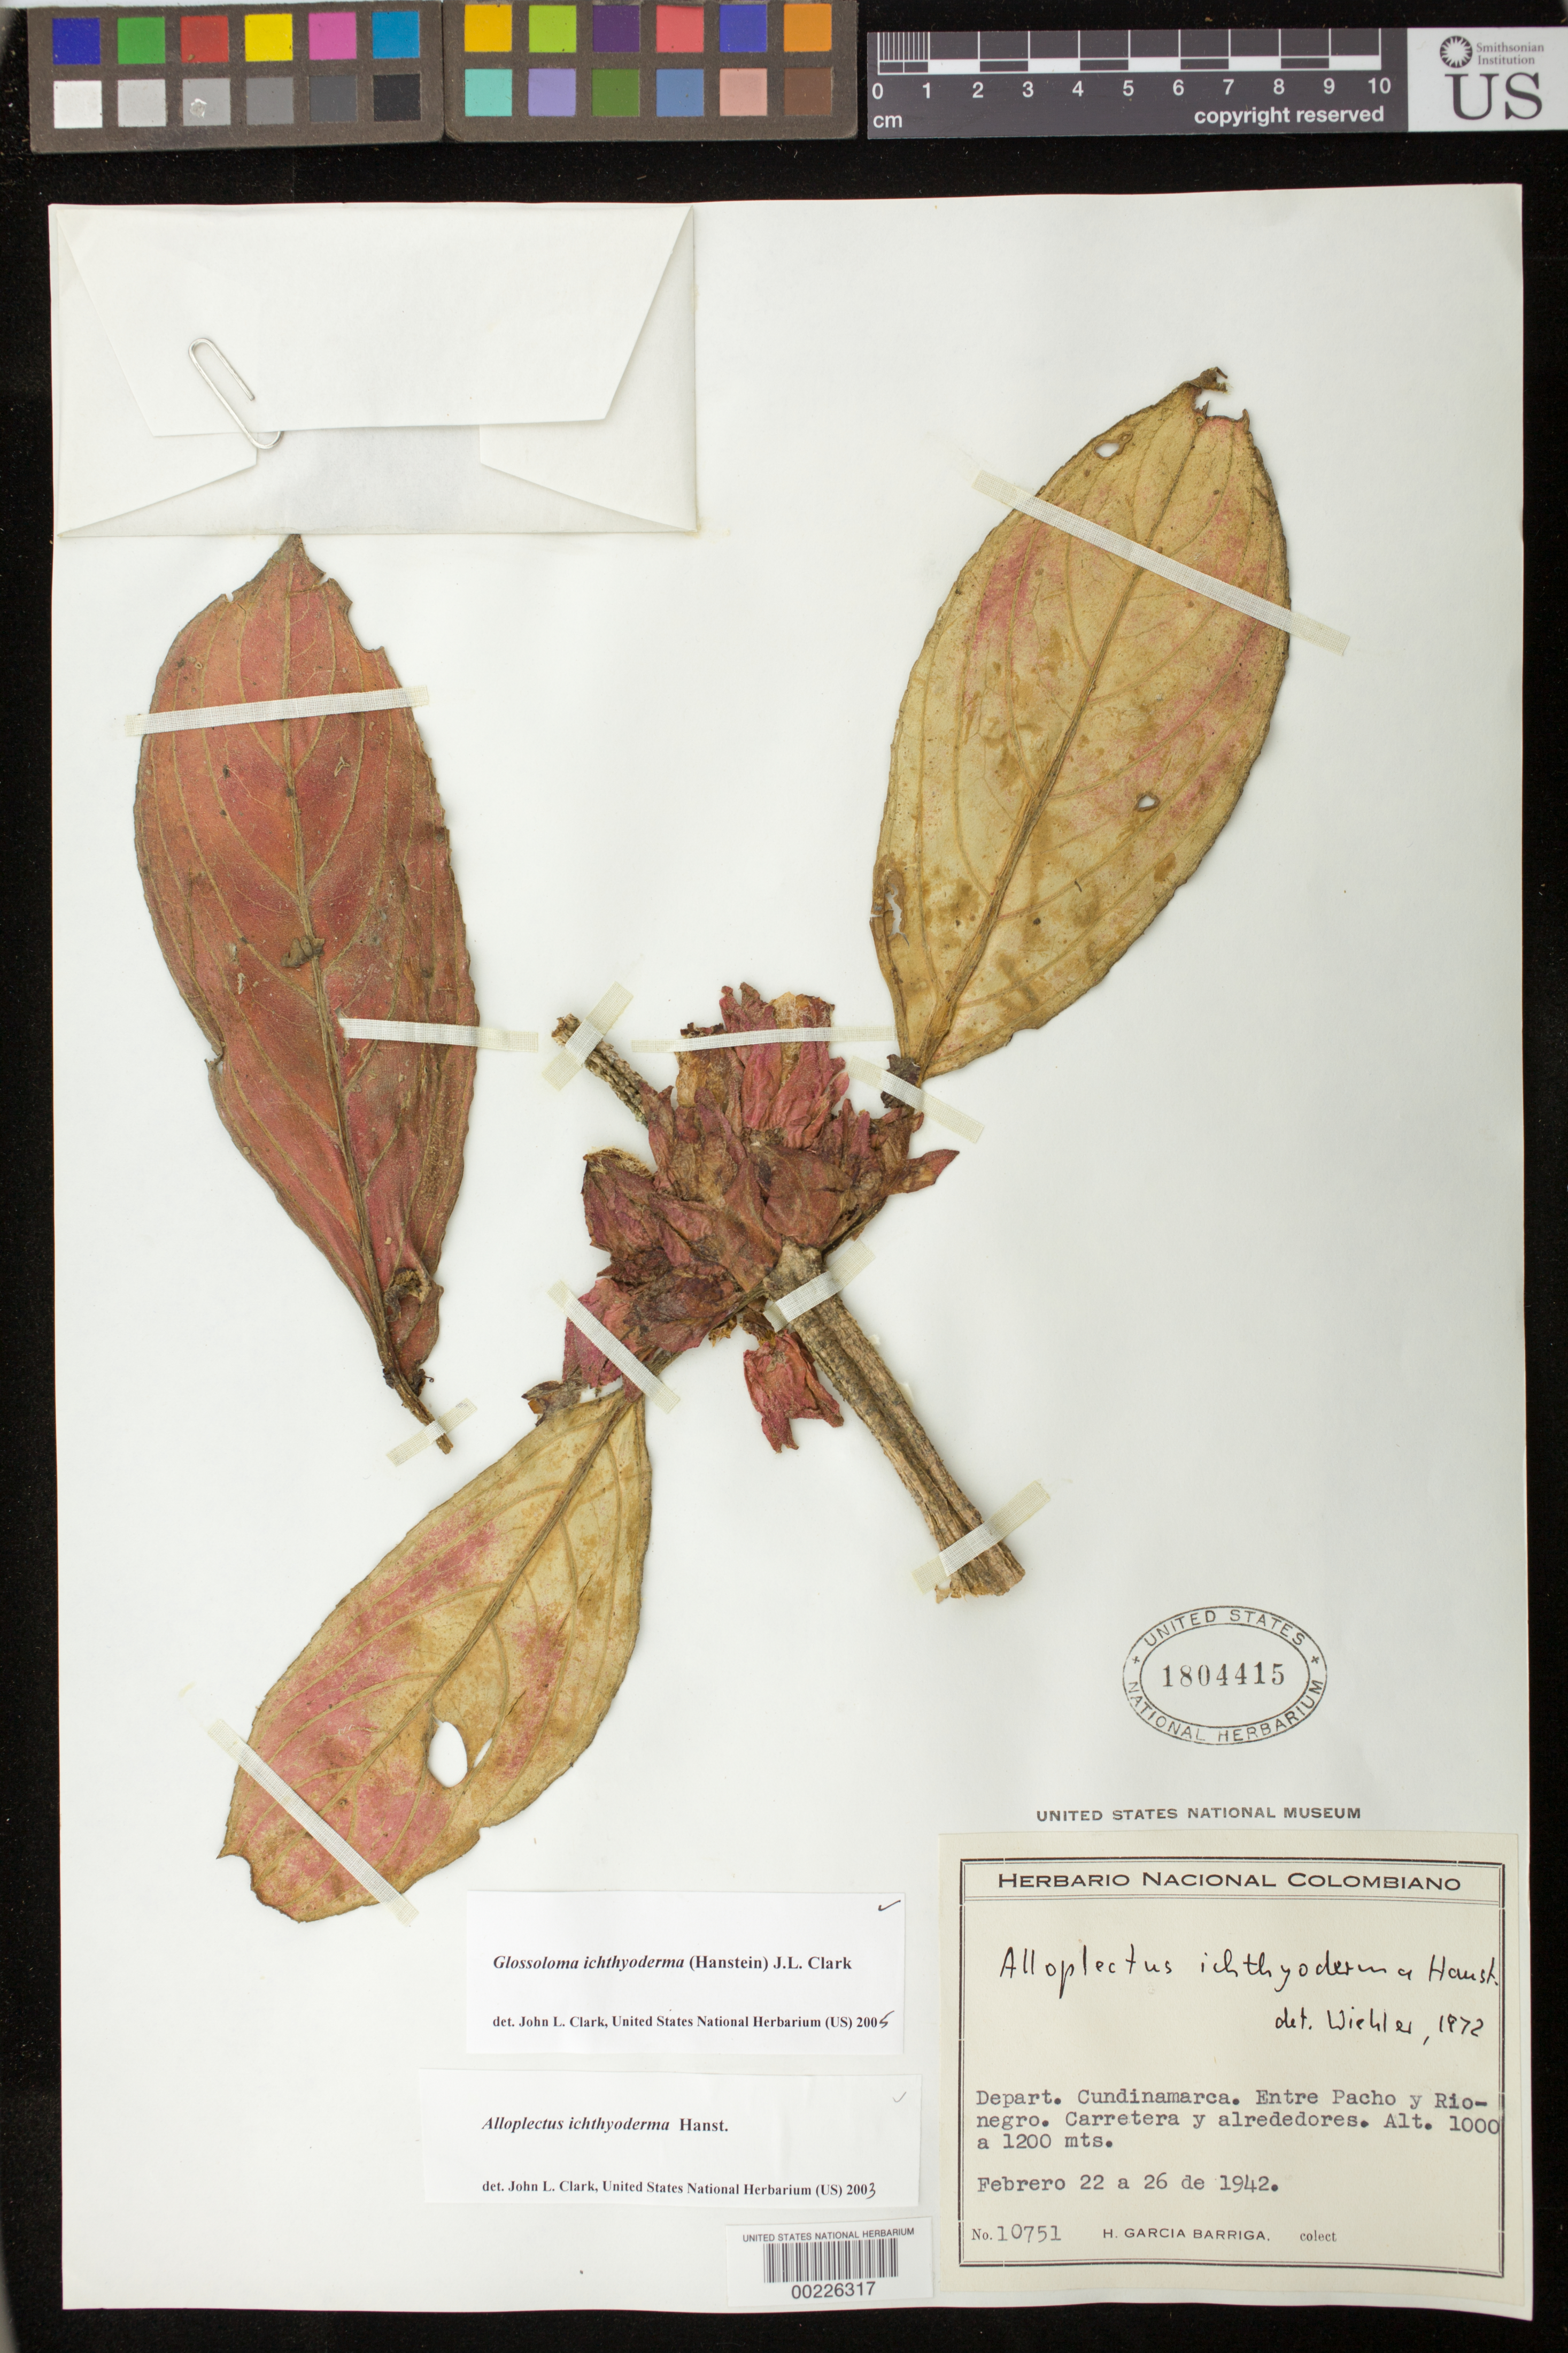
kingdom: Plantae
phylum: Tracheophyta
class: Magnoliopsida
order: Lamiales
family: Gesneriaceae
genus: Glossoloma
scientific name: Glossoloma ichthyoderma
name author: (Hanst.) J.L. Clark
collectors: H. García Barriga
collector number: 10751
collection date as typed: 22-26 Feb 1942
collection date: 1942-02-22/1942-02-26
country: Colombia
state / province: Cundinamarca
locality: Between Pacho and Rio Negro, highway and environs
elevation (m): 1000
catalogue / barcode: US 1804415